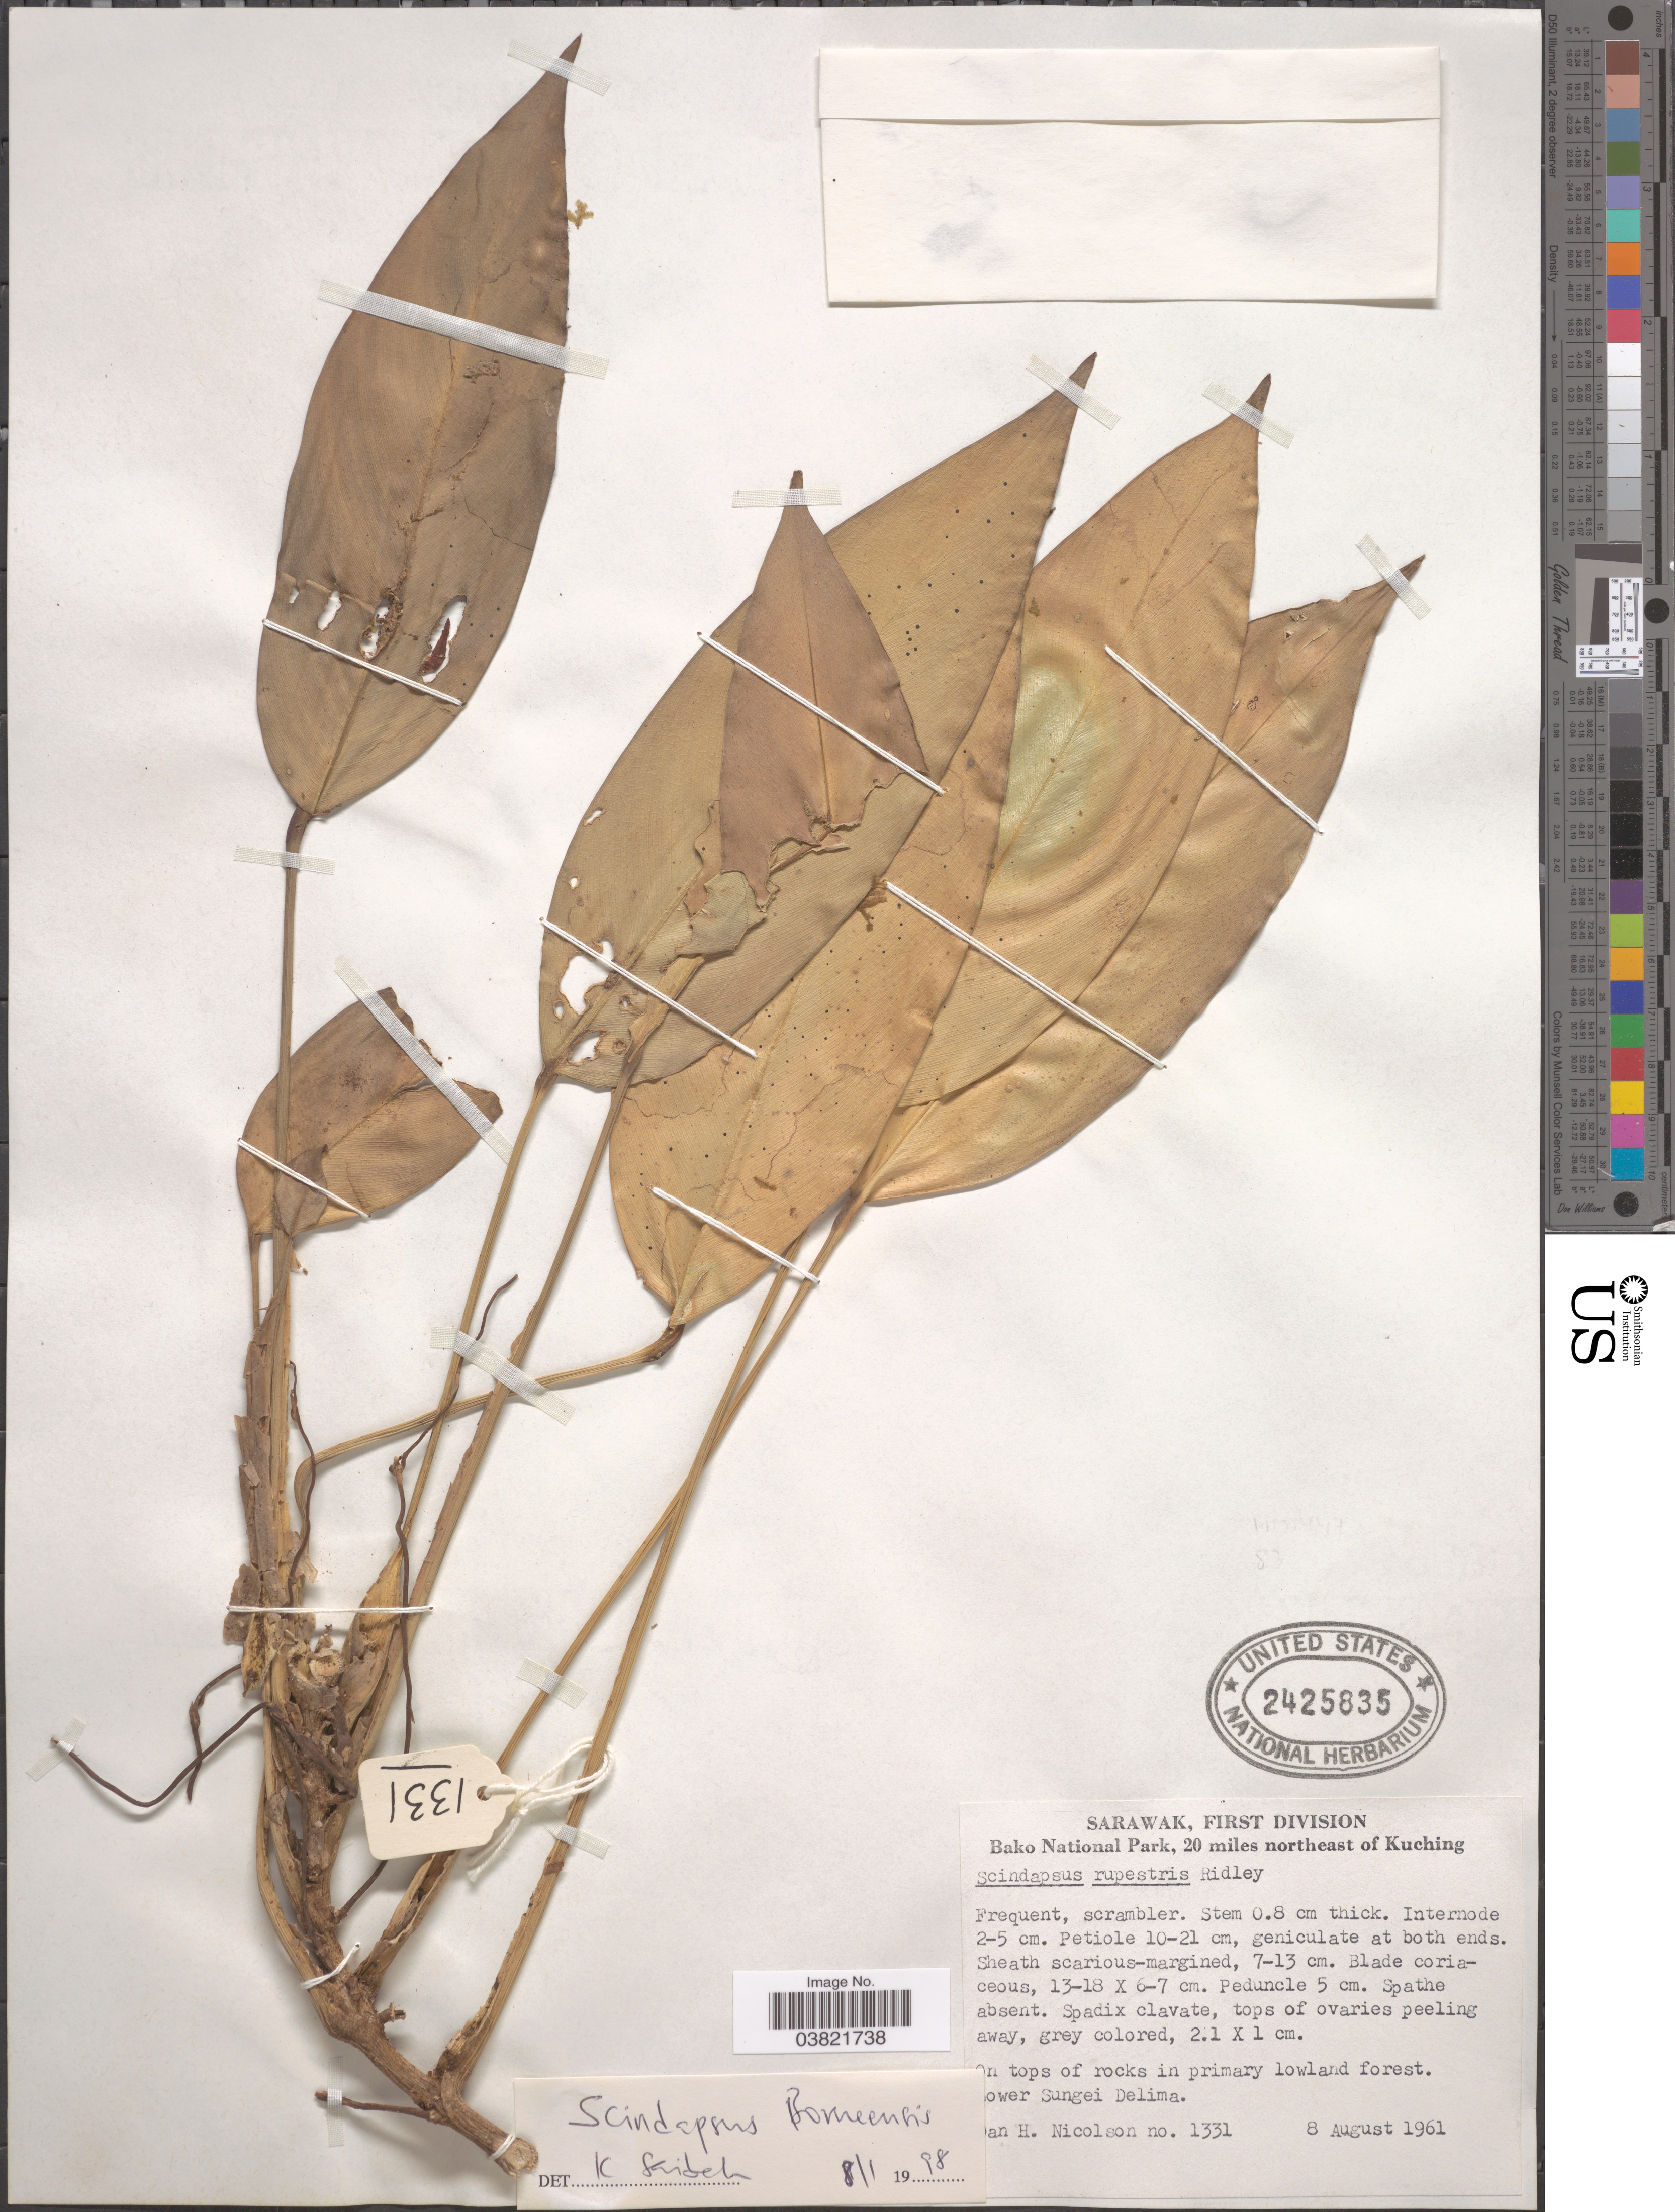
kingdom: Plantae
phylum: Tracheophyta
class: Liliopsida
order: Alismatales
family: Araceae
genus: Scindapsus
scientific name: Scindapsus borneensis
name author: Engl. & K. Krause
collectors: D. H. Nicolson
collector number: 1331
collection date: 1961-08-08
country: Malaysia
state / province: Sarawak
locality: First Division, Bako National Park, 20 miles northeast of Kuching. On tops of rocks in primary lowland forest. Lower Sungei Delima.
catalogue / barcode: US 2425835